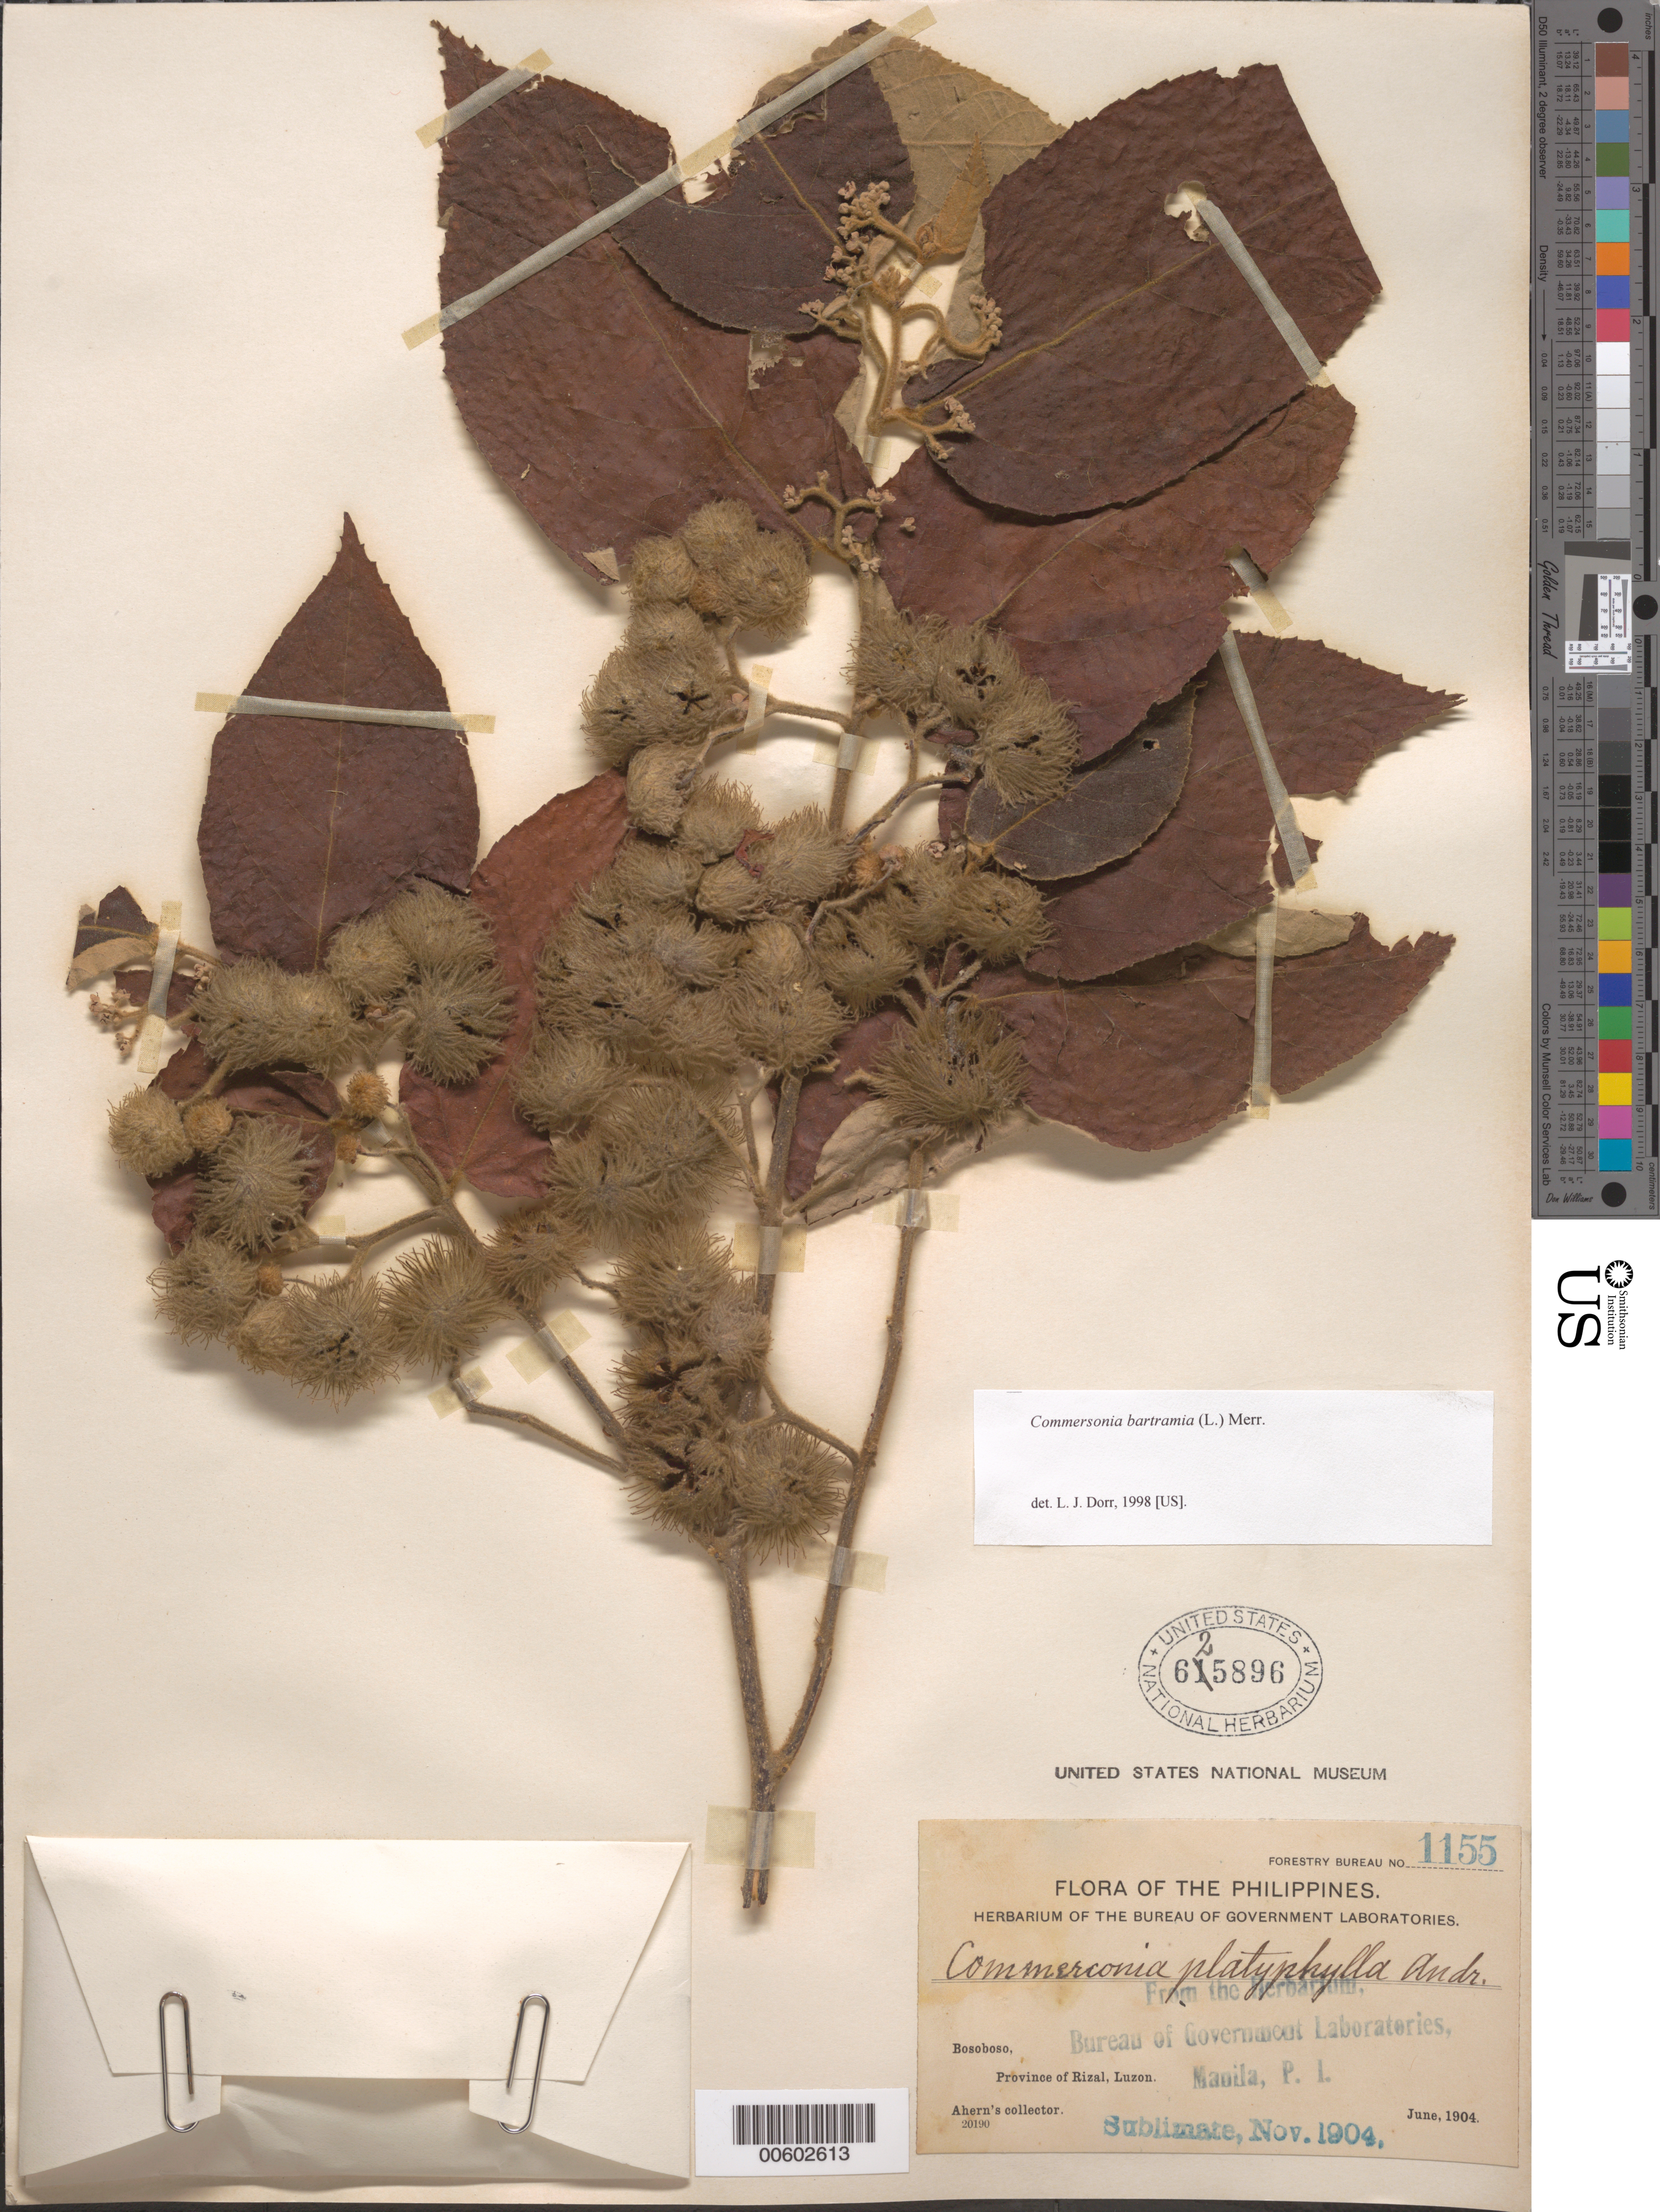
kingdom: Plantae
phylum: Tracheophyta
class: Magnoliopsida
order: Malvales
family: Malvaceae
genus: Commersonia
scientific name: Commersonia bartramia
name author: (L.) Merr.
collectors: Ahern's collector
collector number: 1155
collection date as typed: Jun 1904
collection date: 1904-06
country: Philippines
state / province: Calabarzon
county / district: Rizal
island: Luzon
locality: Bosoboso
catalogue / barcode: US 625896